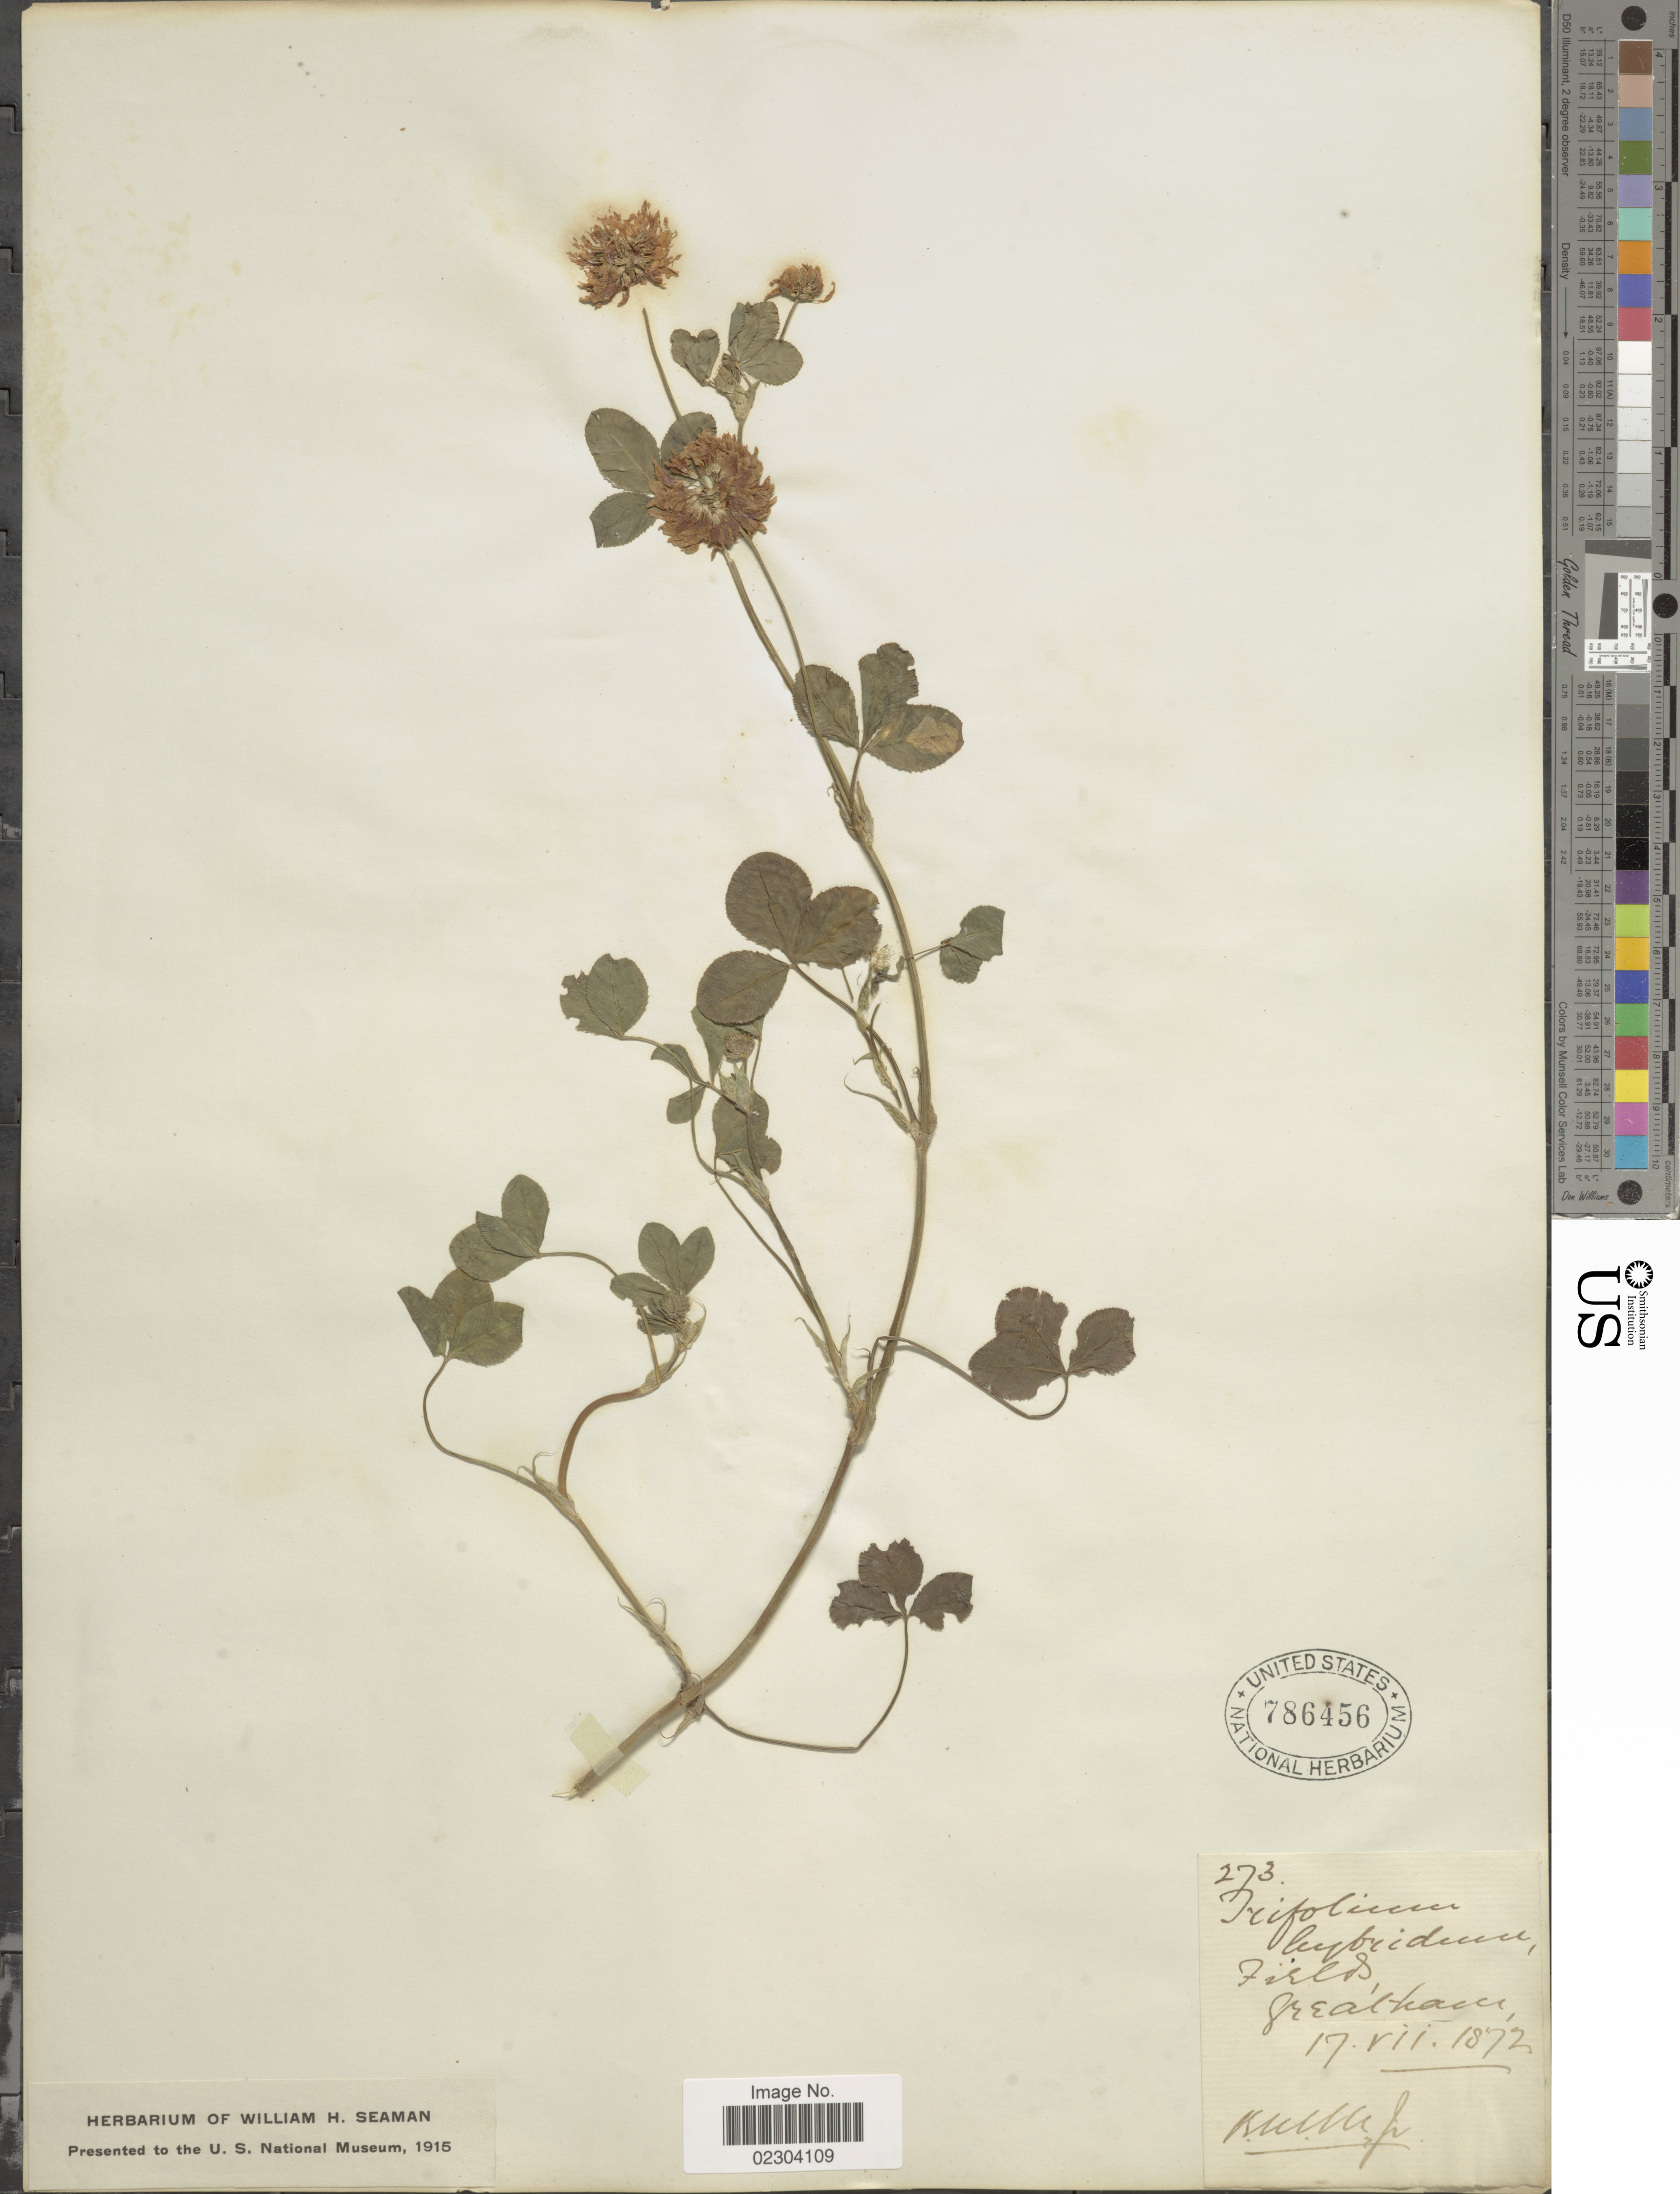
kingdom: Plantae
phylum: Tracheophyta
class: Magnoliopsida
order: Fabales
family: Fabaceae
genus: Trifolium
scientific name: Trifolium hybridum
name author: L.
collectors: -. Buller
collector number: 273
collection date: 1872-07-17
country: United Kingdom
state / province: England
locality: Greatham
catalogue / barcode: US 786456